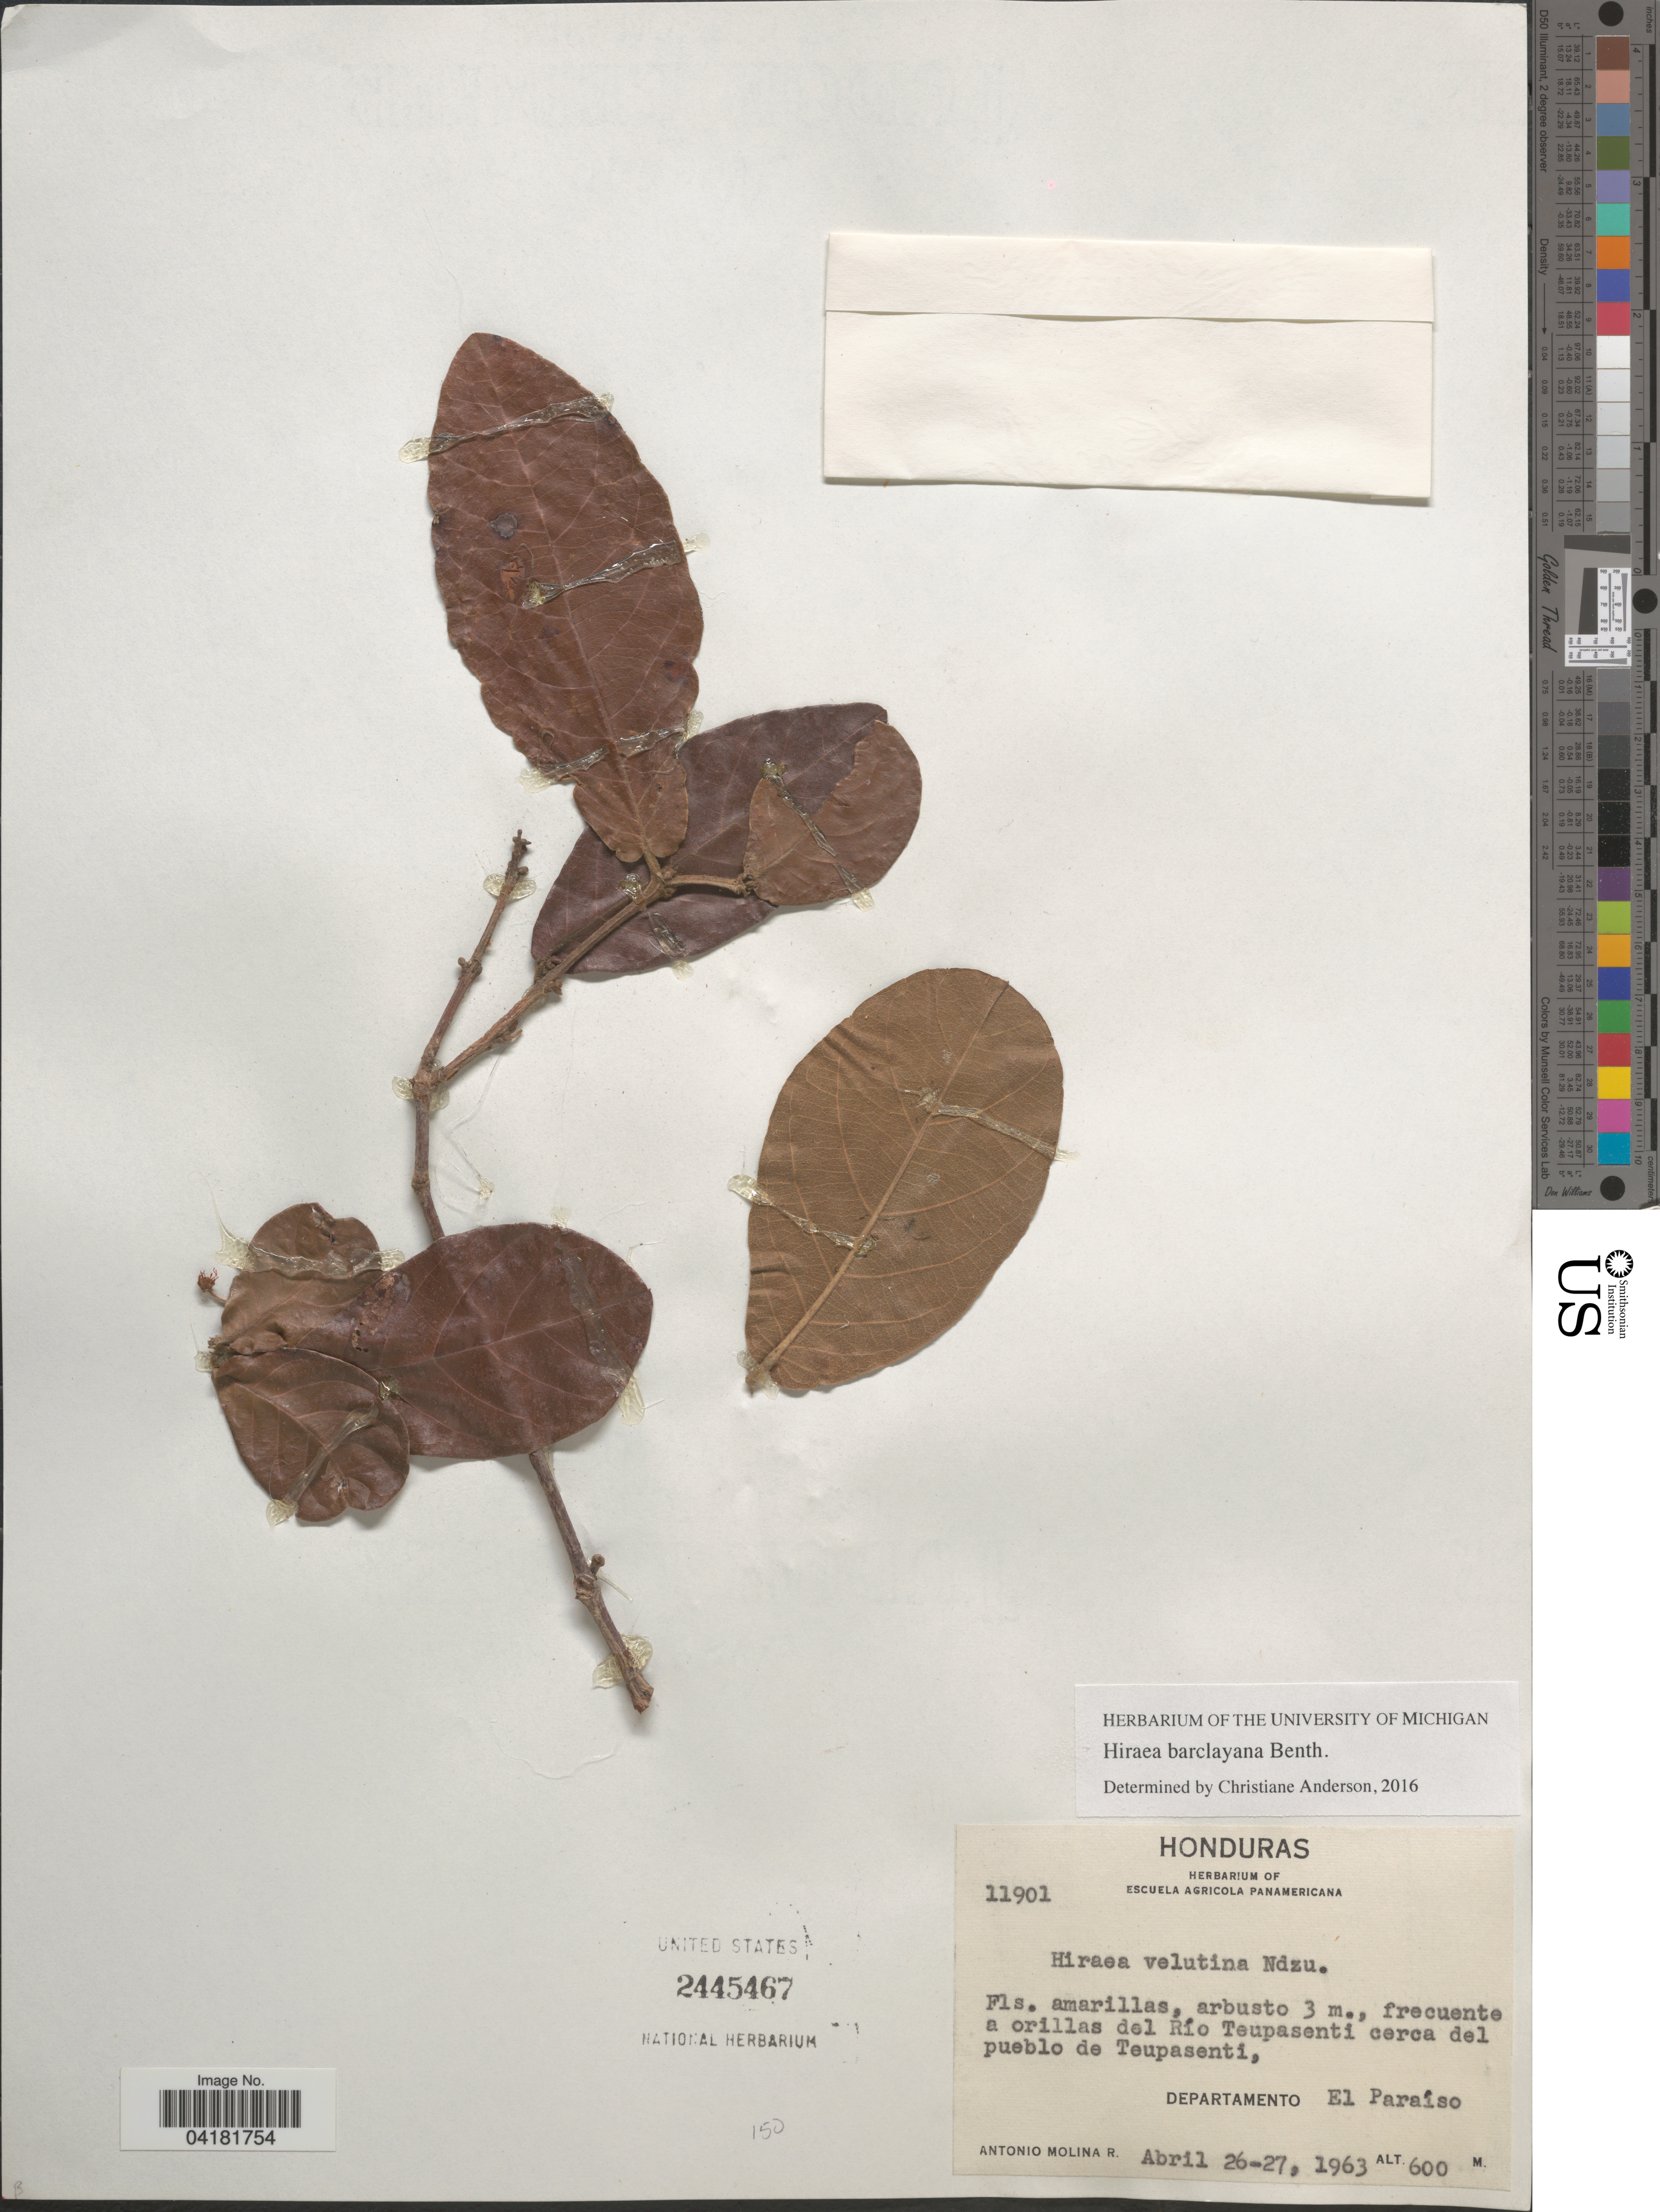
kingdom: Plantae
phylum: Tracheophyta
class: Magnoliopsida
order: Malpighiales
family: Malpighiaceae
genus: Hiraea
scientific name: Hiraea barclayana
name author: Benth.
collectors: A. Molina R.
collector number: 11901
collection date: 1963-04-26/1963-04-27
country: Honduras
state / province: El Paraiso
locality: Frecuente a orillas del Río Teupasenti cerca del pueblo de Teupasenti, Departamento El Paraíso.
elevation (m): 600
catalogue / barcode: US 2445467